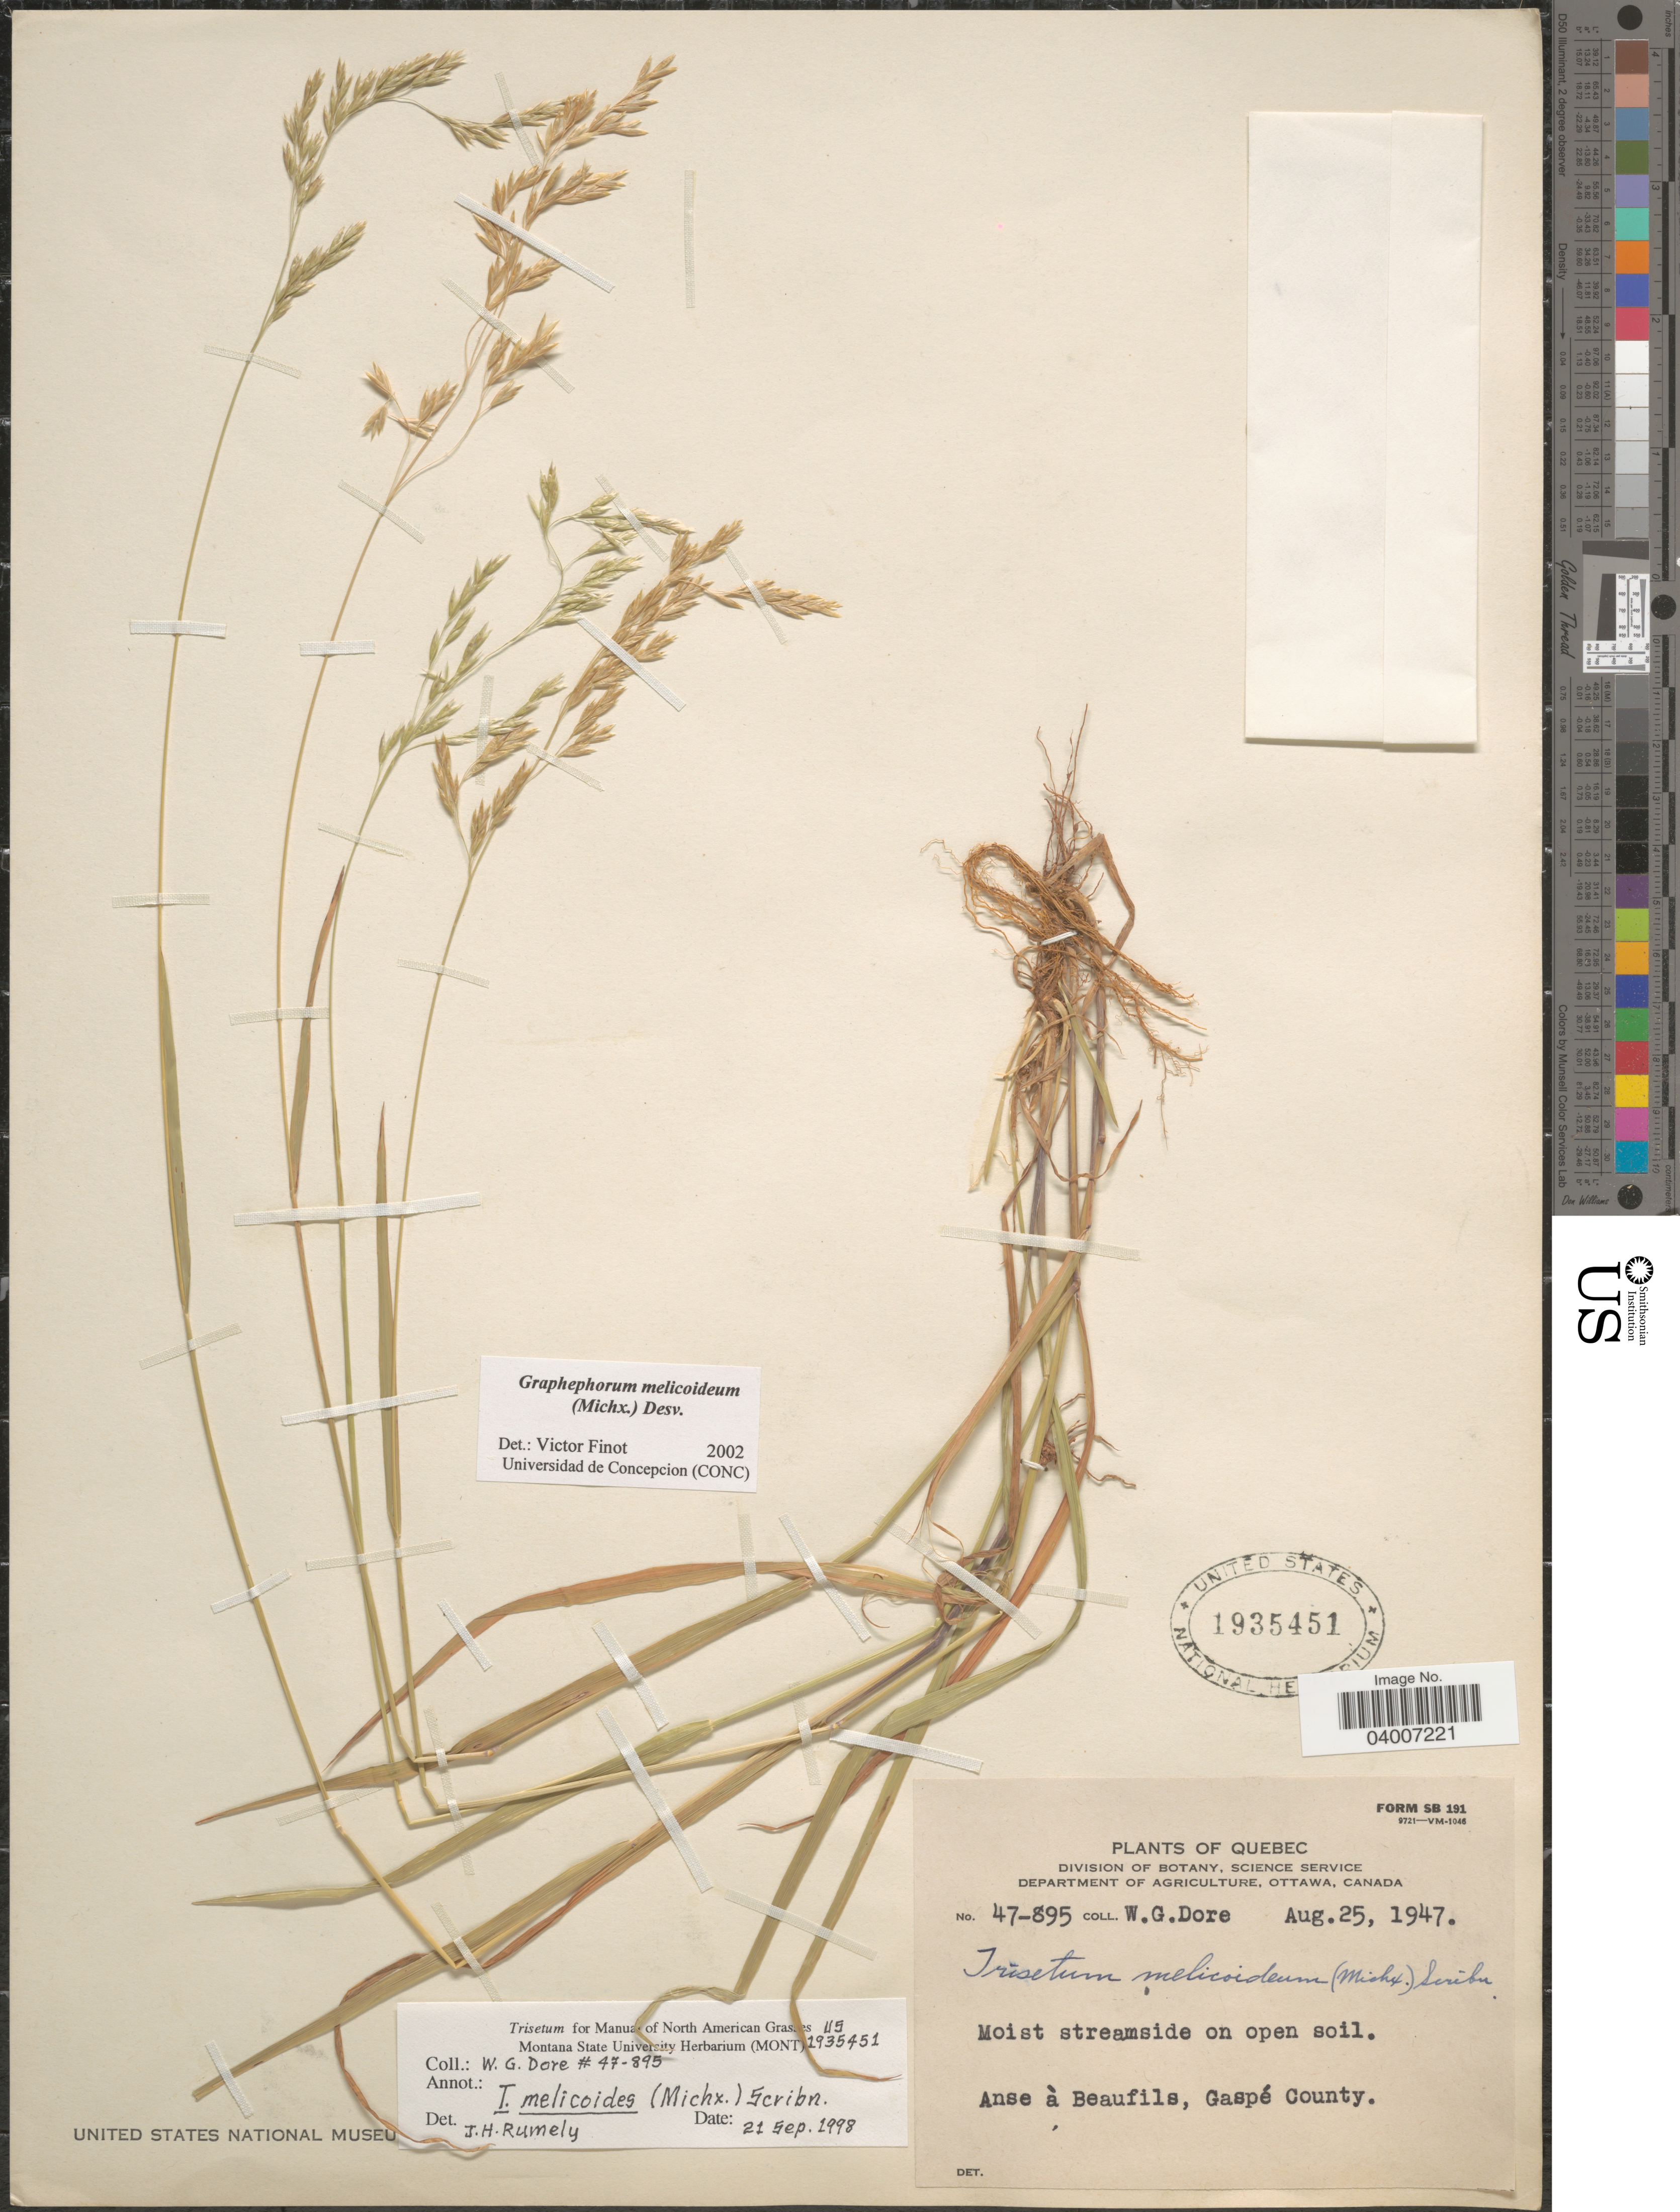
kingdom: Plantae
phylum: Tracheophyta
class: Liliopsida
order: Poales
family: Poaceae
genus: Graphephorum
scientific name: Graphephorum melicoides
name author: (F. Michx.) Desv.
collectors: W. Dore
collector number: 47-895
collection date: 1947-08-25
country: Canada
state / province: Quebec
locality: Anse à Beaufils, Gaspé County.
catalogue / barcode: US 1935451